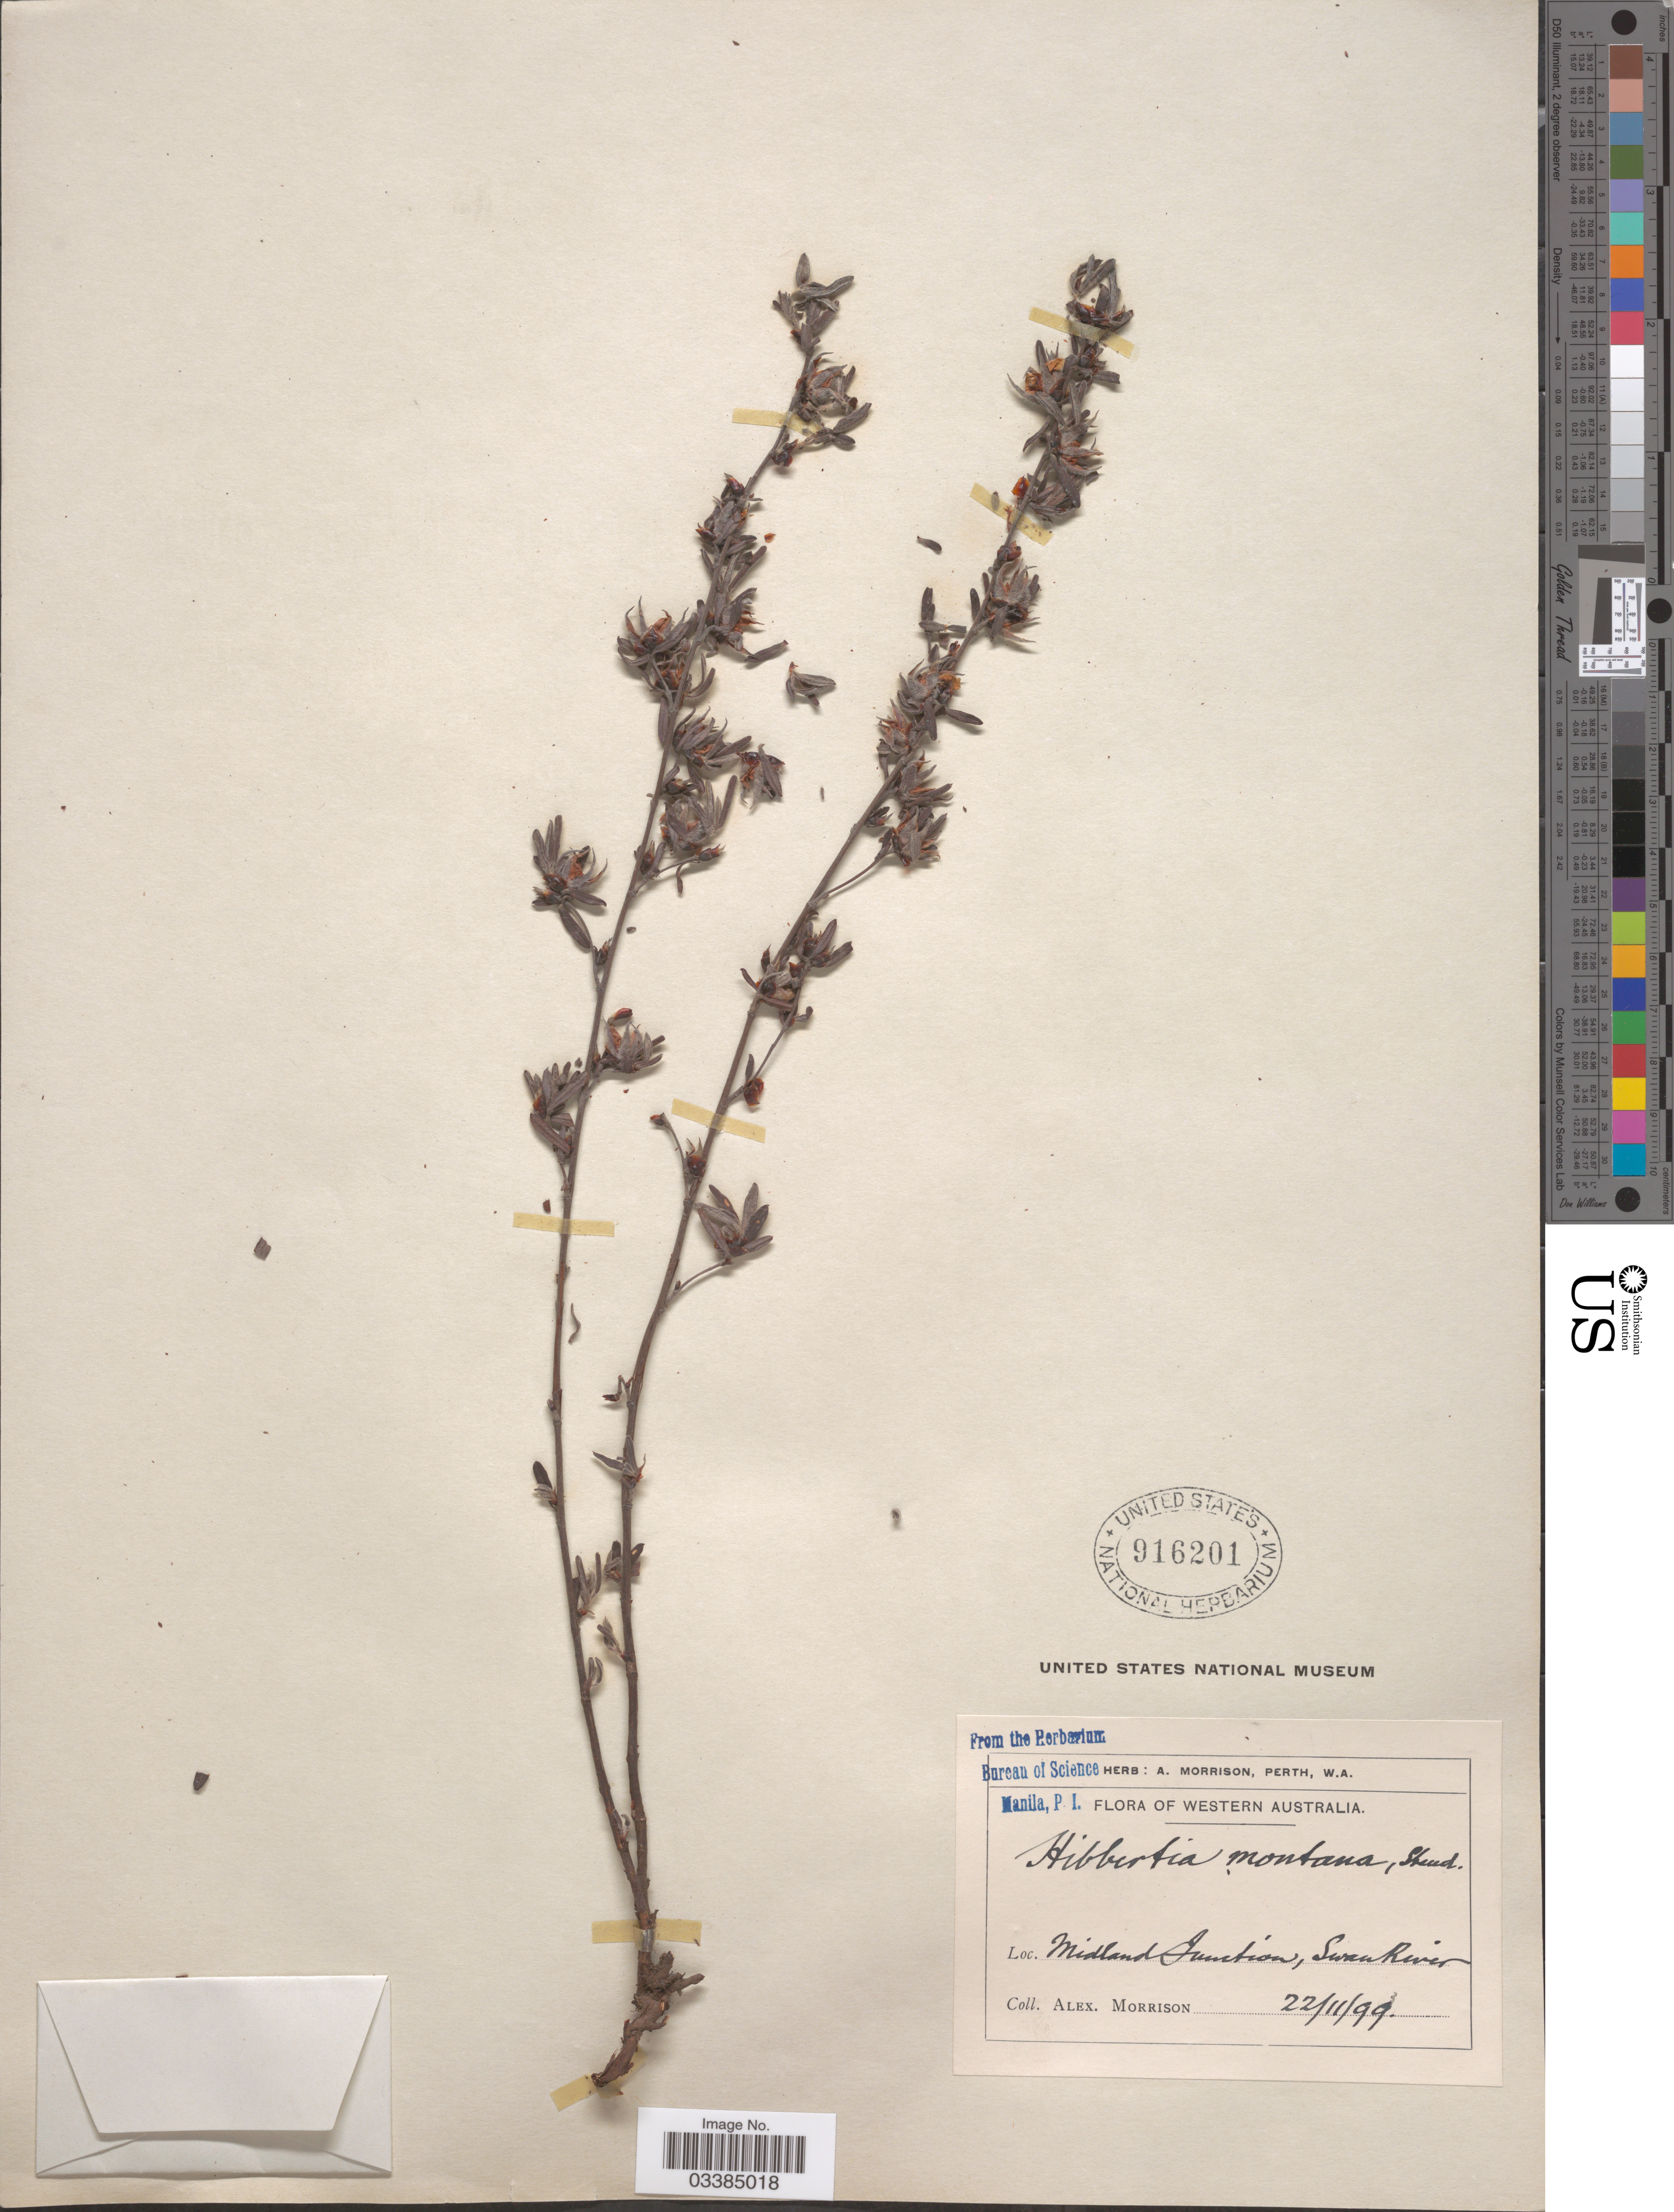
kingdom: Plantae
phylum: Tracheophyta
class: Magnoliopsida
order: Dilleniales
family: Dilleniaceae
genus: Hibbertia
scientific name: Hibbertia montana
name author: Steud.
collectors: A. Morrison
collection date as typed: Transcribed d/m/y: 22/11/99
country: Australia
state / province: Western Australia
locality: Midland Junction, Swan River.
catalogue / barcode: US 916201